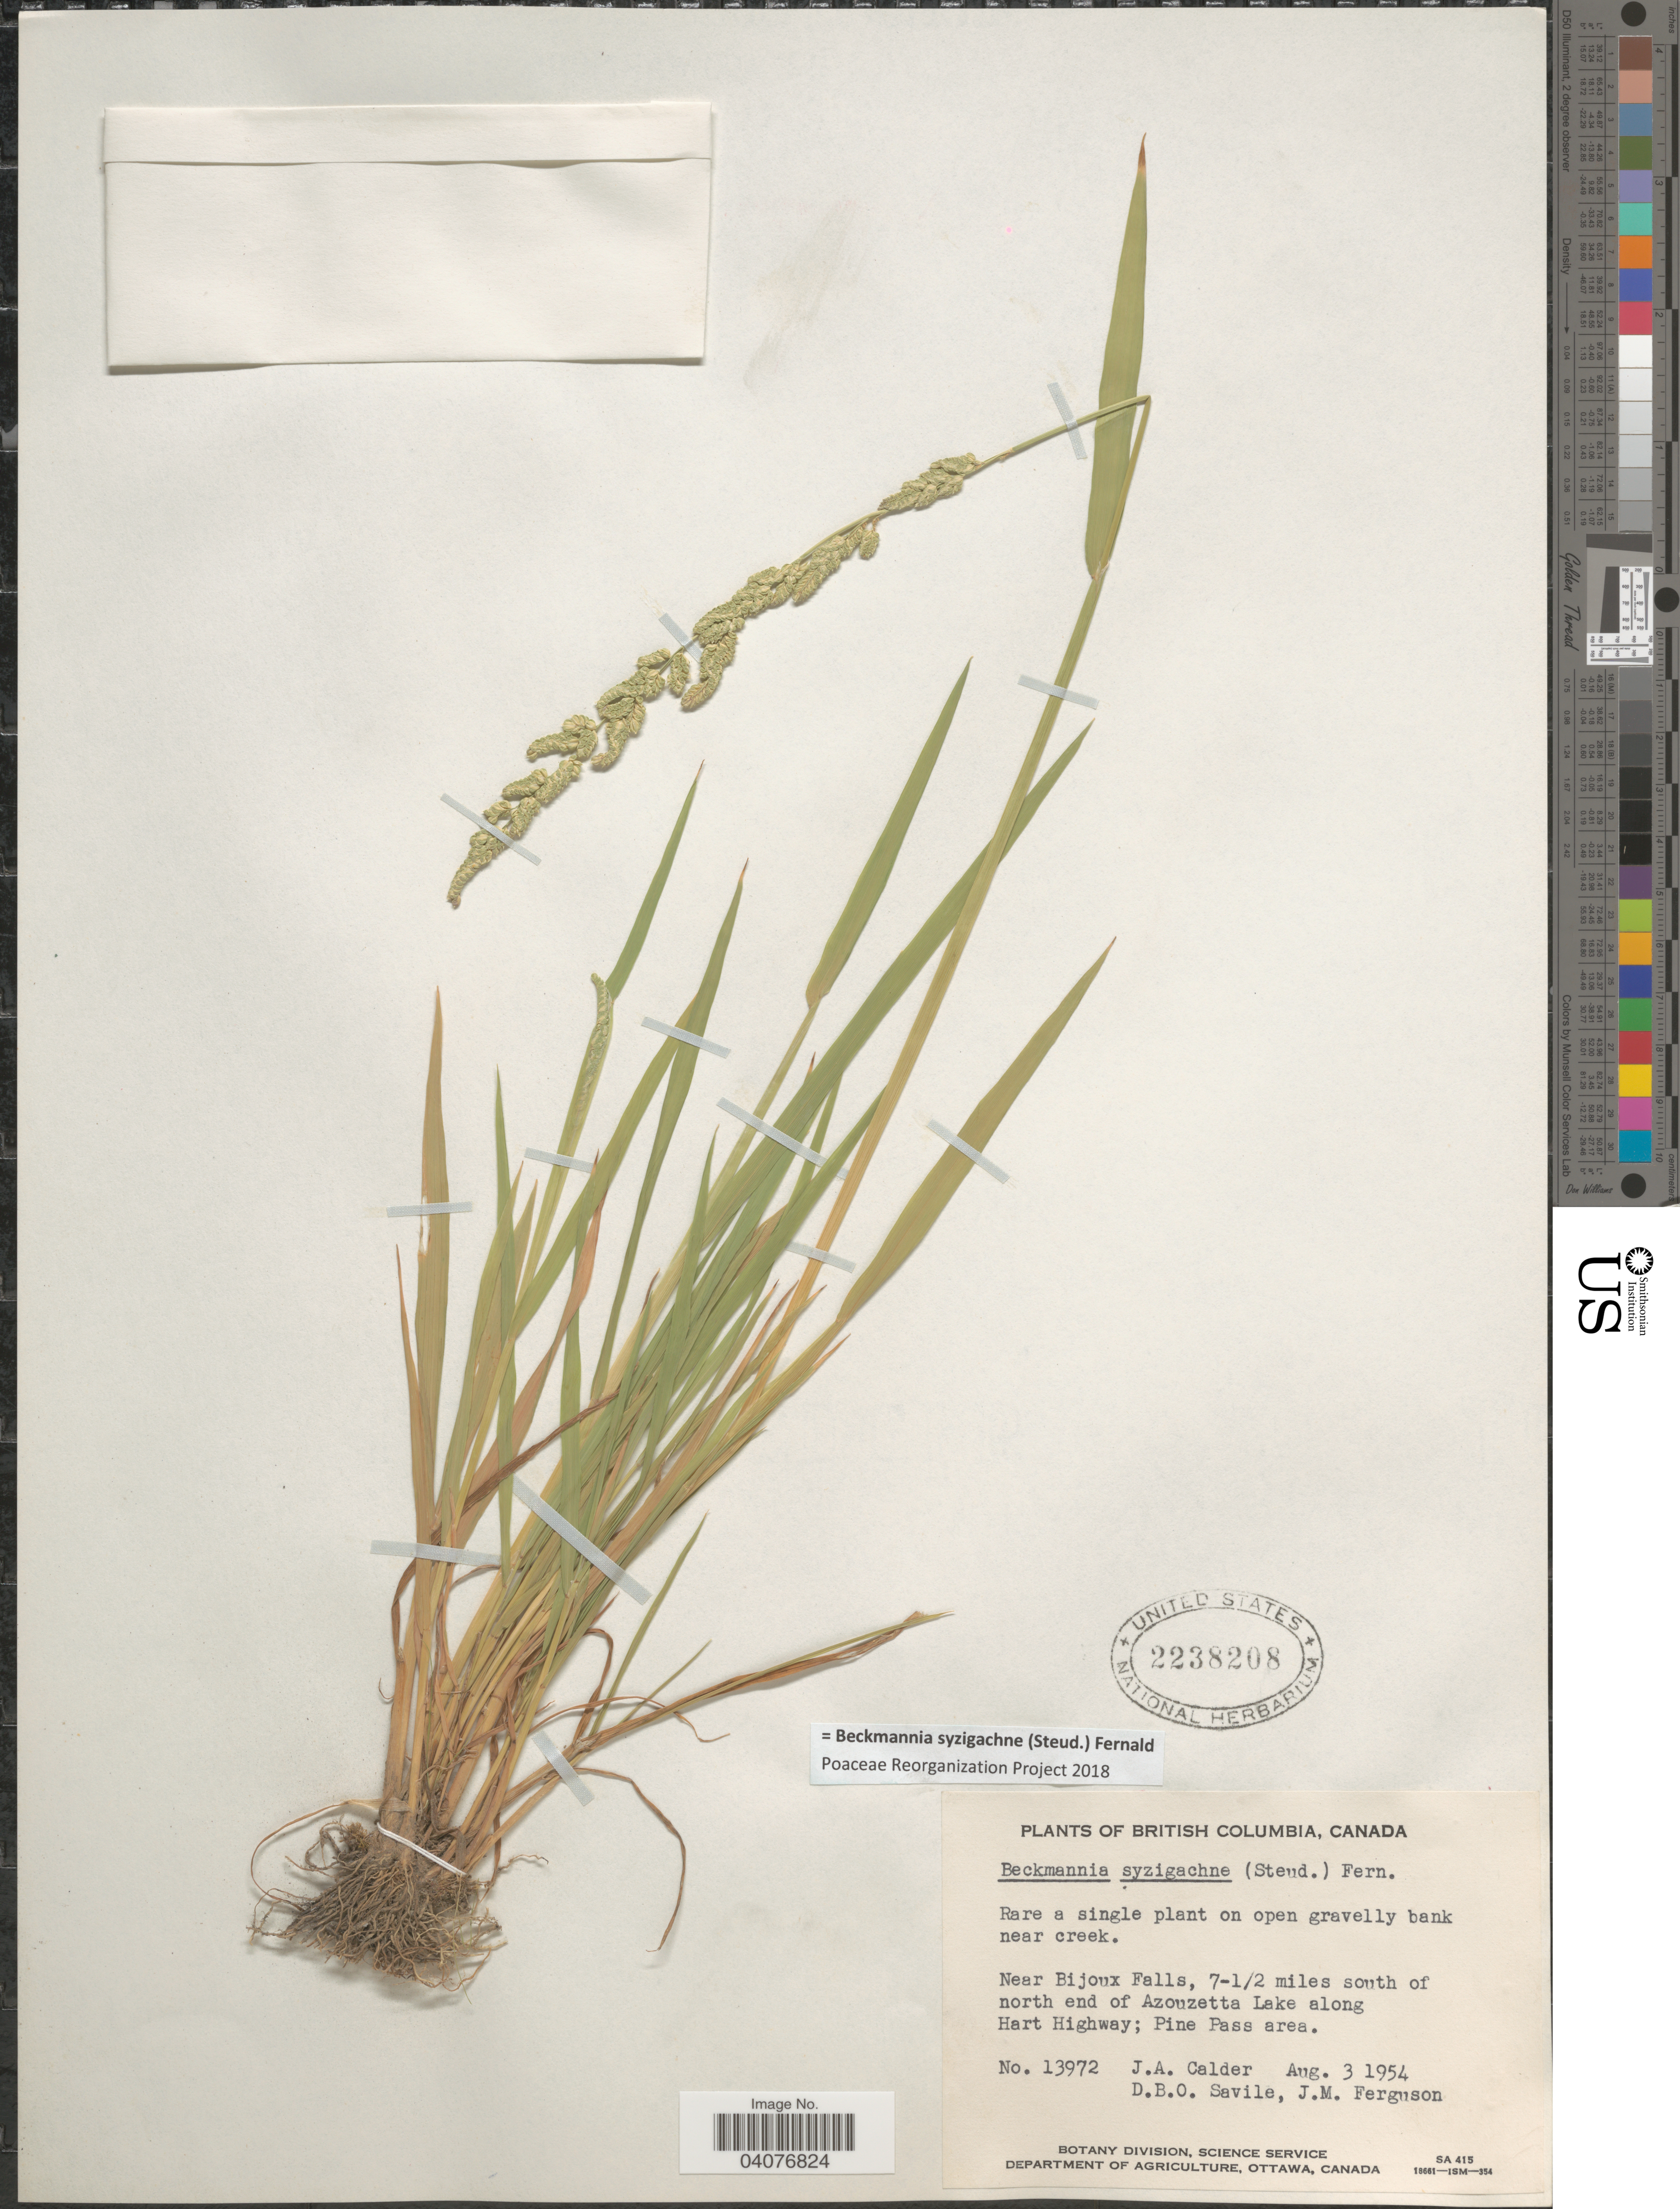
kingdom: Plantae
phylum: Tracheophyta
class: Liliopsida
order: Poales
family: Poaceae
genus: Beckmannia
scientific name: Beckmannia syzigachne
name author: (Steud.) Fernald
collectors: J. A. Calder, D. Savile & J. M. Ferguson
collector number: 13972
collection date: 1954-05-03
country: Canada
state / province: British Columbia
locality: Near Bijoux Falls, 7-½ miles south of north end of Azouzetta Lake along Hart Highway; Pine Pass area.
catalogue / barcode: US 2238208